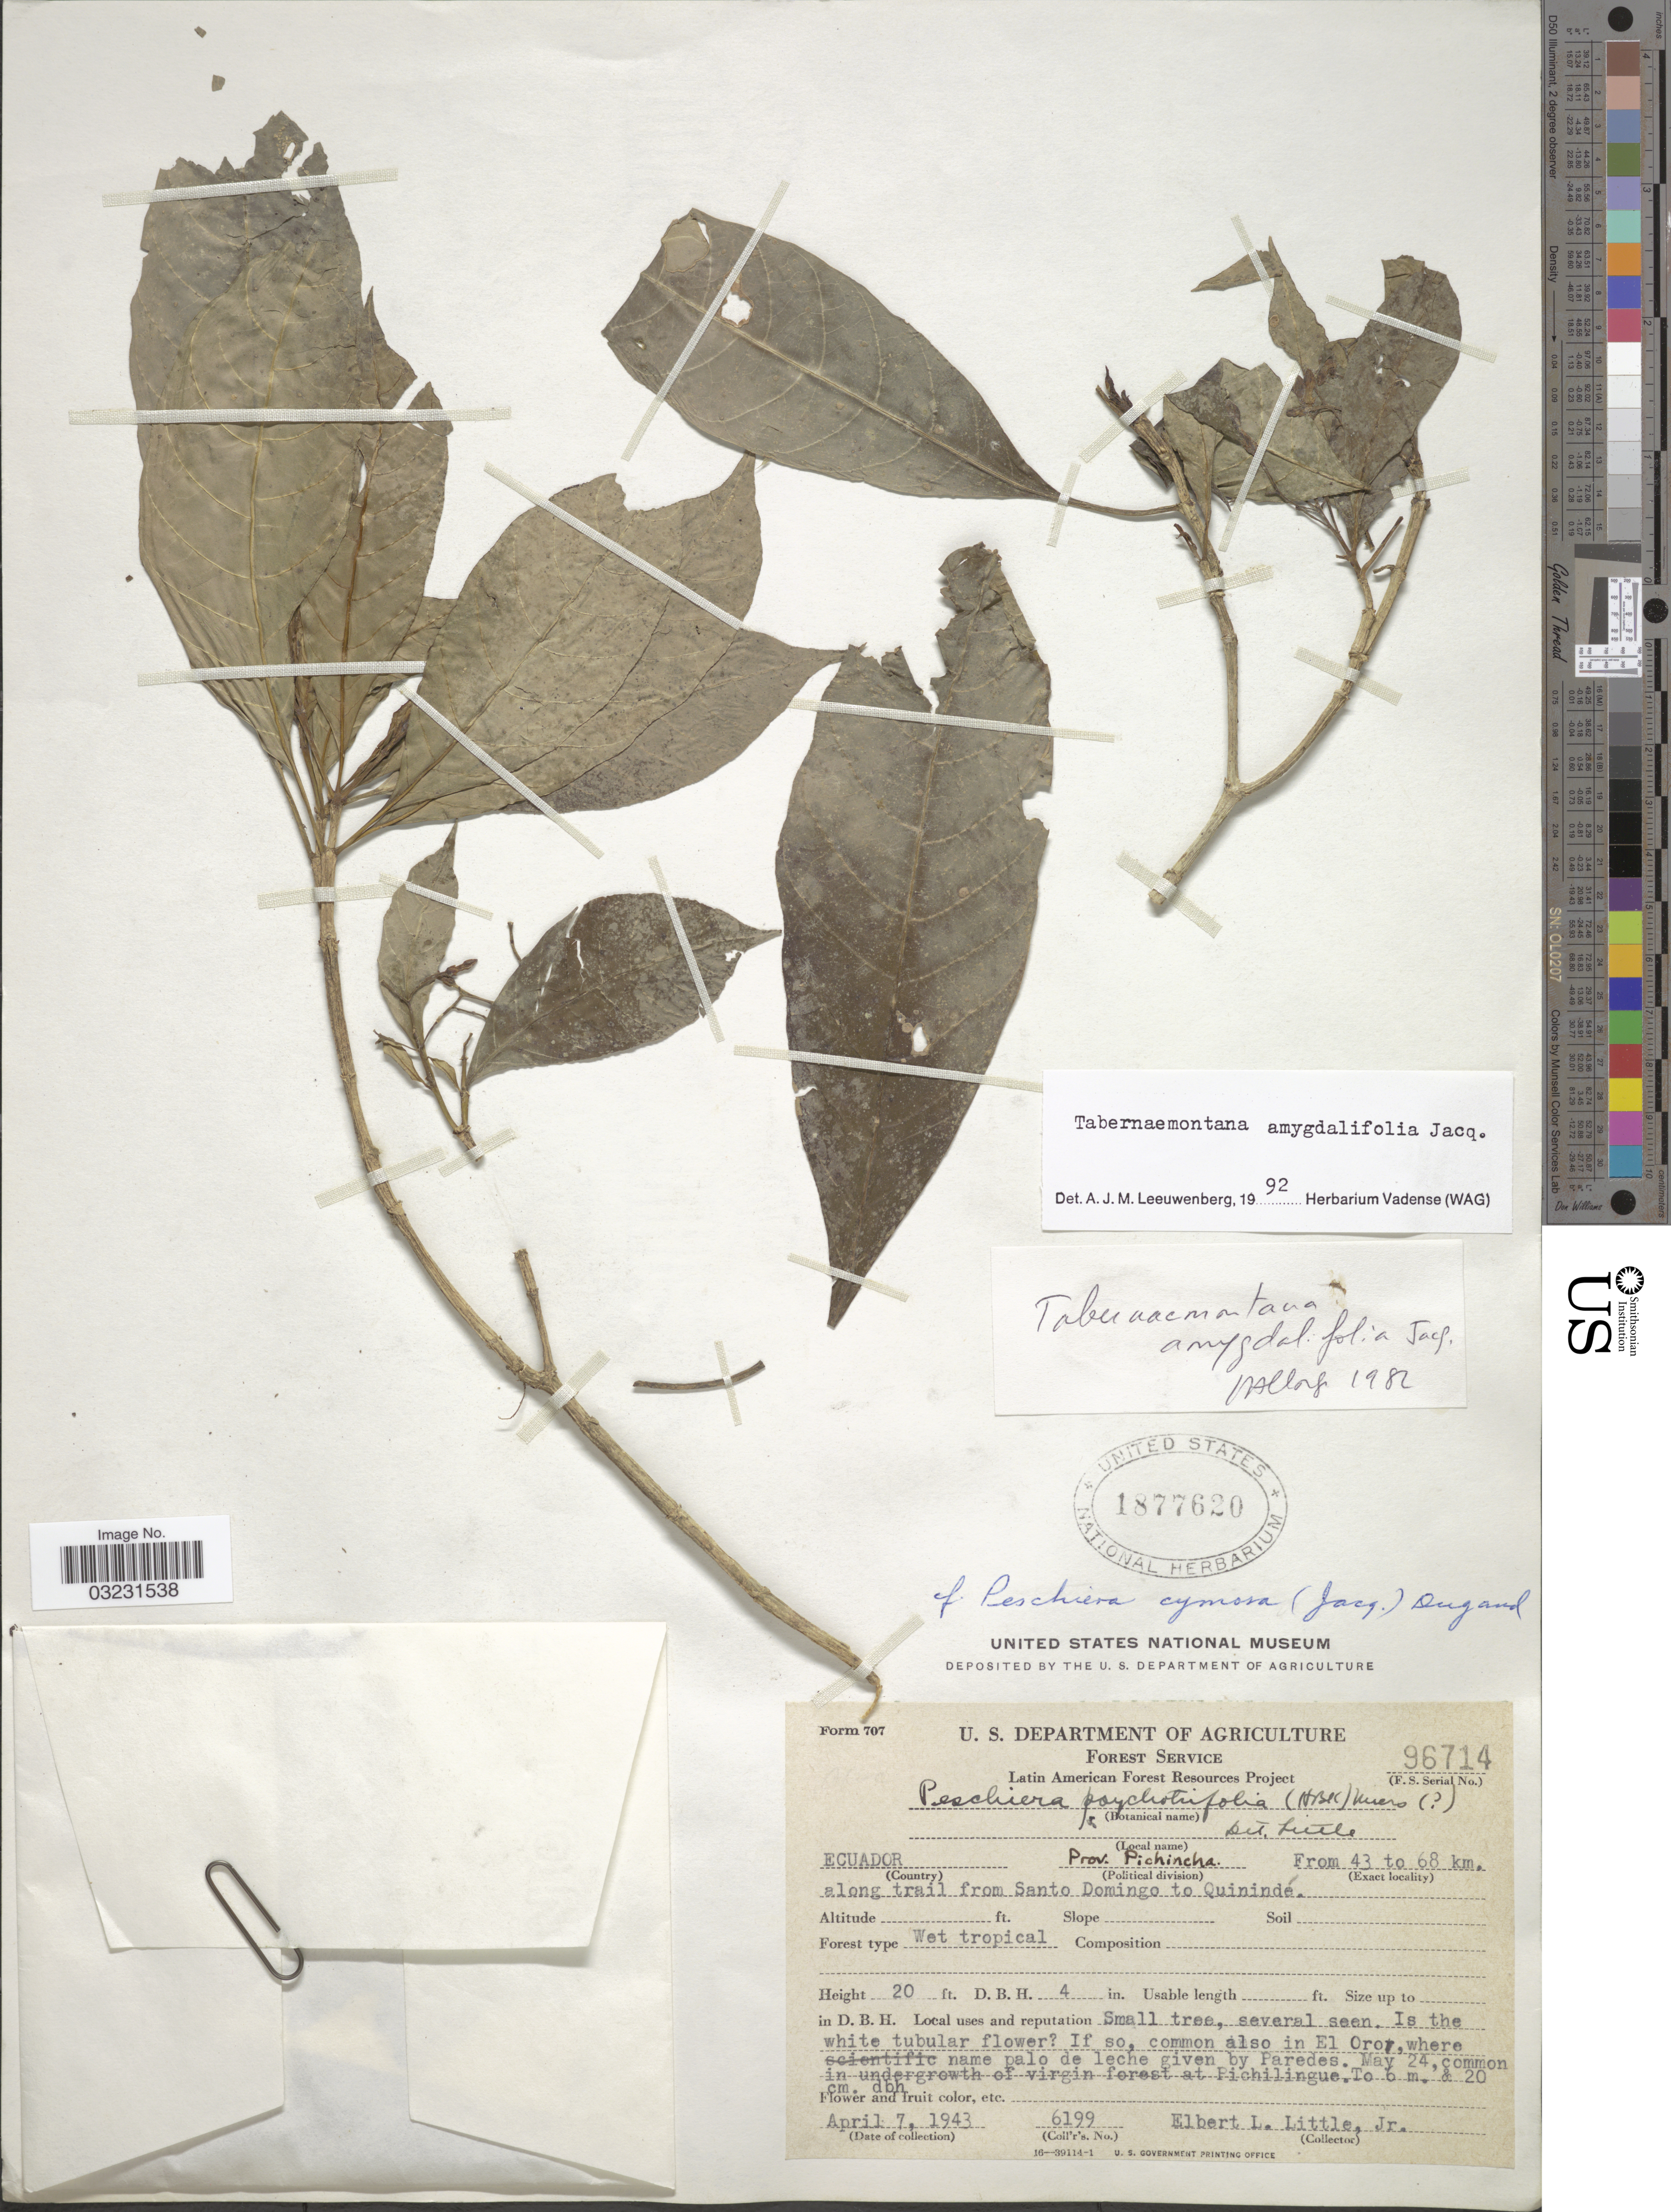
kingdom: Plantae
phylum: Tracheophyta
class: Magnoliopsida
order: Gentianales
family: Apocynaceae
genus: Tabernaemontana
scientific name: Tabernaemontana amygdalifolia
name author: Jacq.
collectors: E. L. Little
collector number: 6199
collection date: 1943-04-07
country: Ecuador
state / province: Pichincha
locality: From 43 to 68 km. along trail from Santo Domingo to Quinindé.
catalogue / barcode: US 1877620